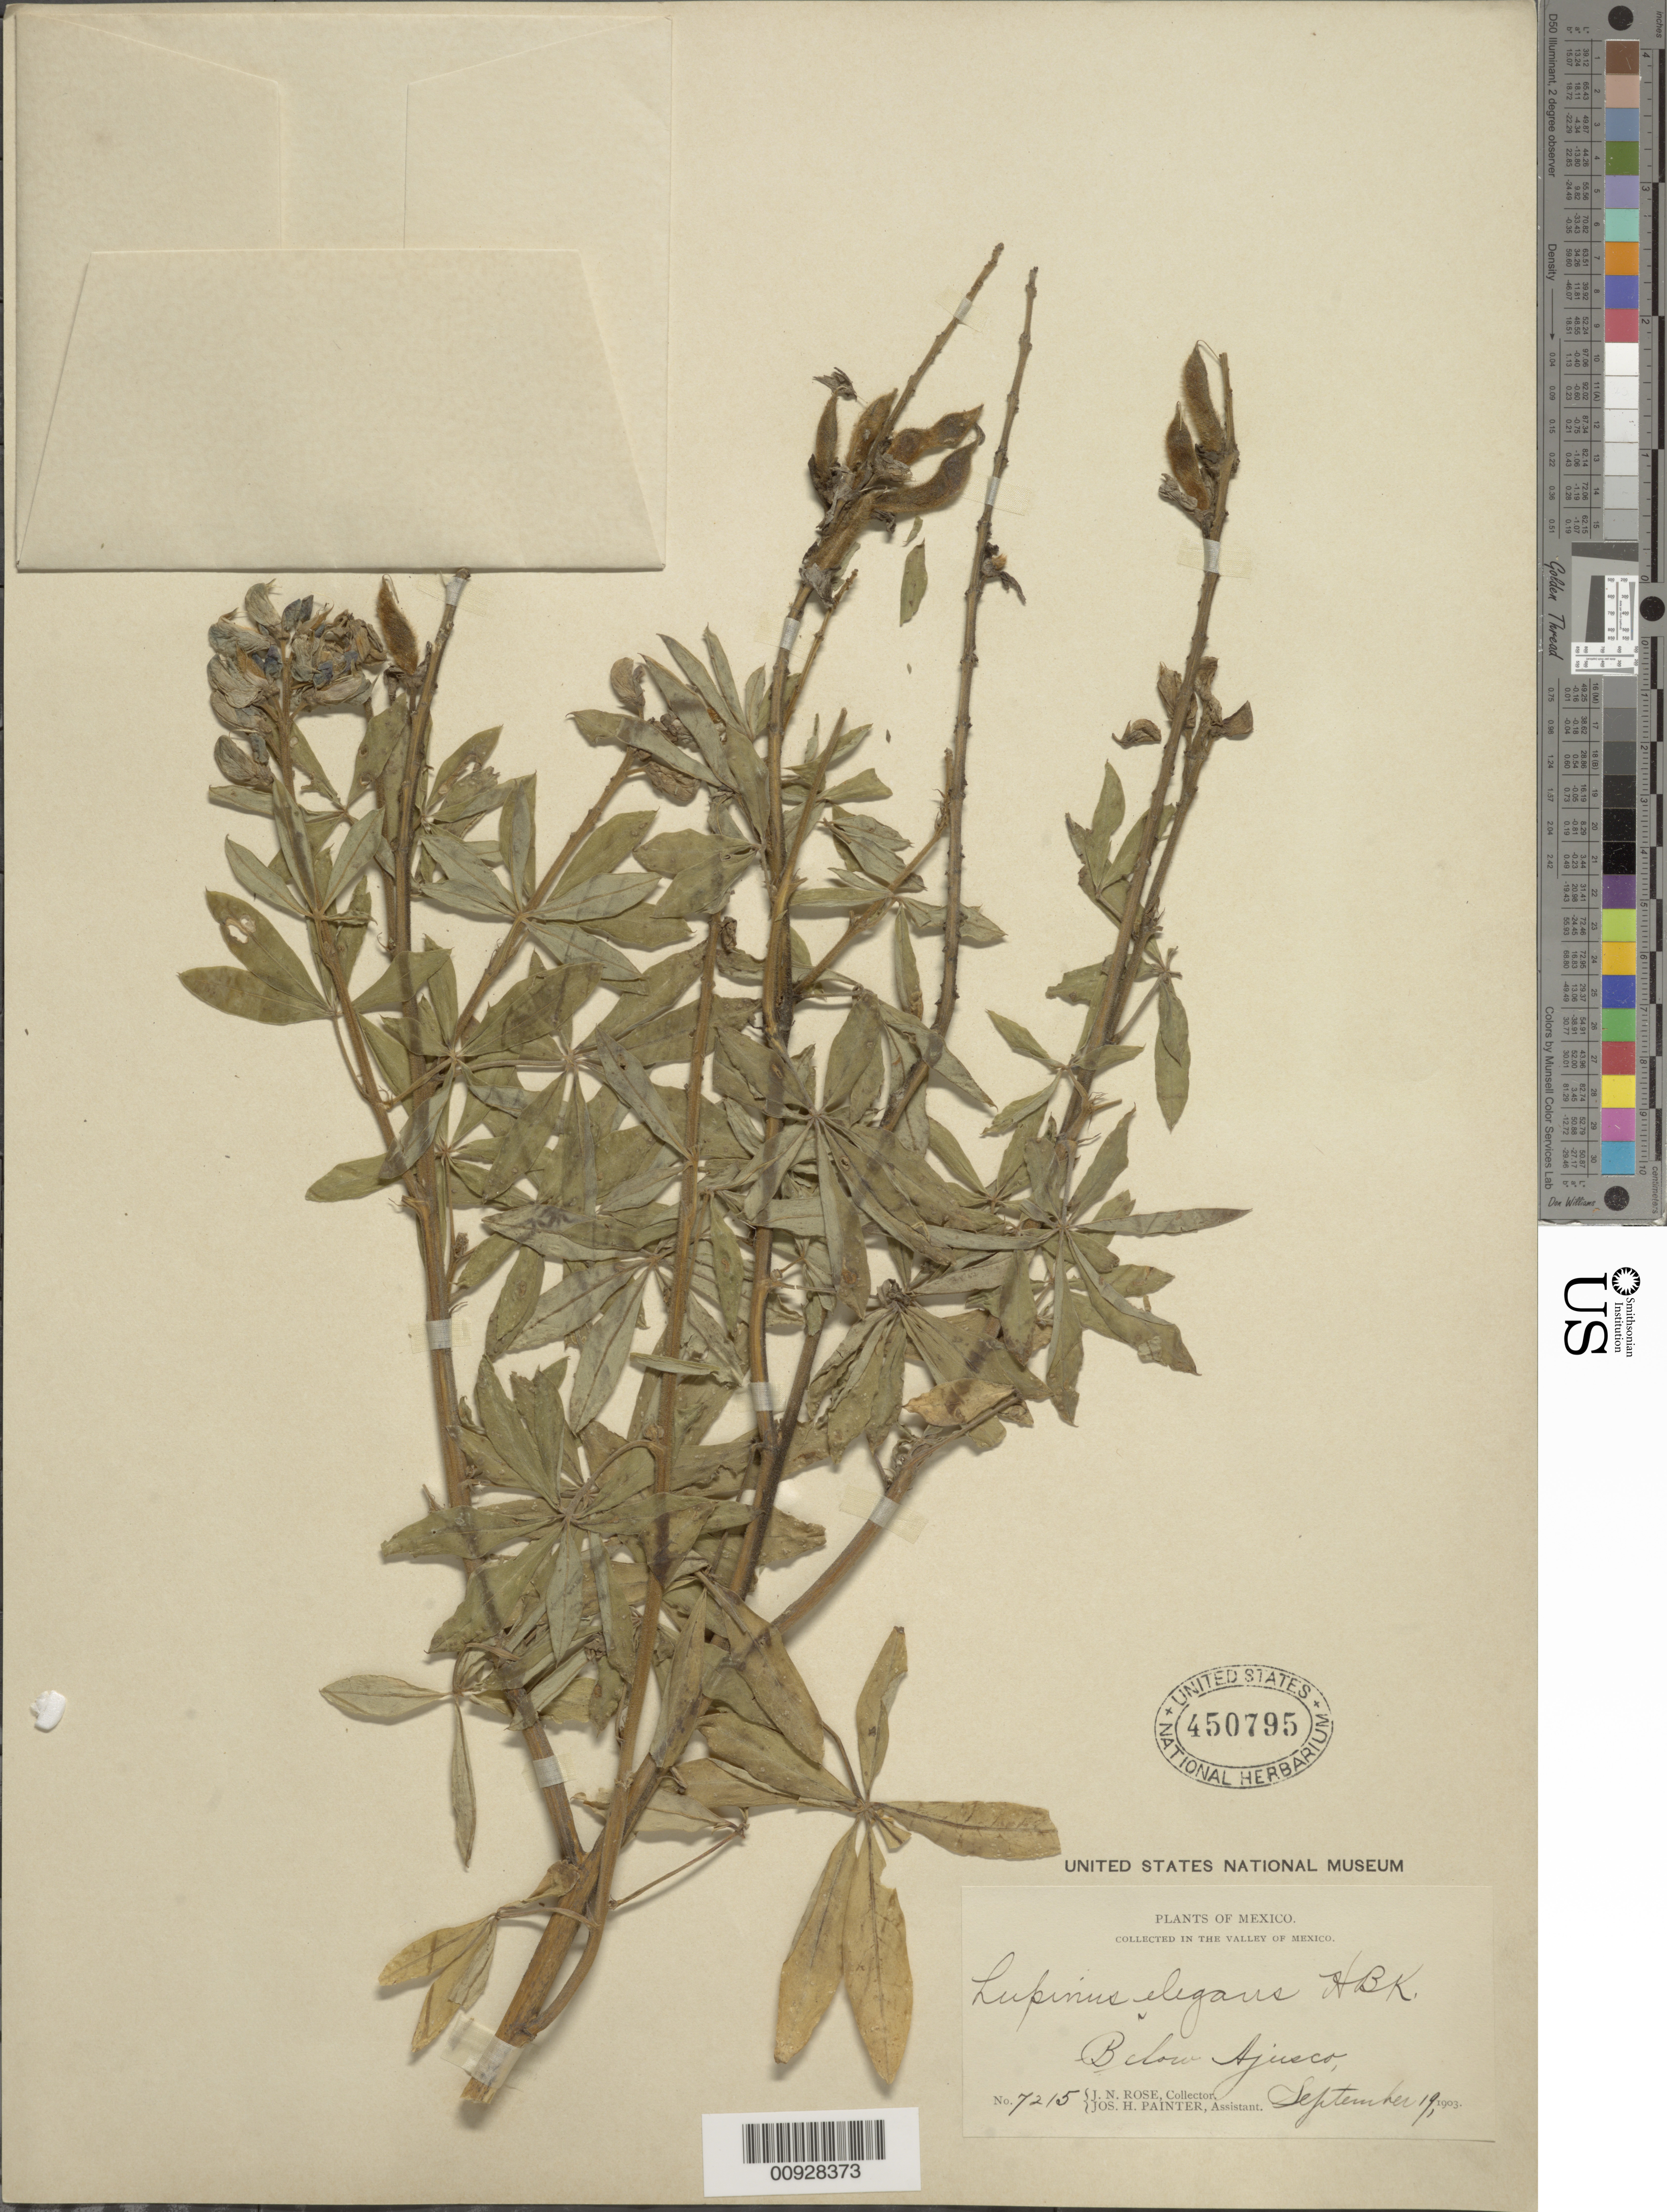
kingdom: Plantae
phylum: Tracheophyta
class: Magnoliopsida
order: Fabales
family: Fabaceae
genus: Lupinus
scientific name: Lupinus elegans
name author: Kunth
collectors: J. N. Rose & J. H. Painter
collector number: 7215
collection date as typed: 19 Sep 1903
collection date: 1903-09-19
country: Mexico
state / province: Distrito Federal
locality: Below Ajusco in the Valley of México.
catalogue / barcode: US 450795